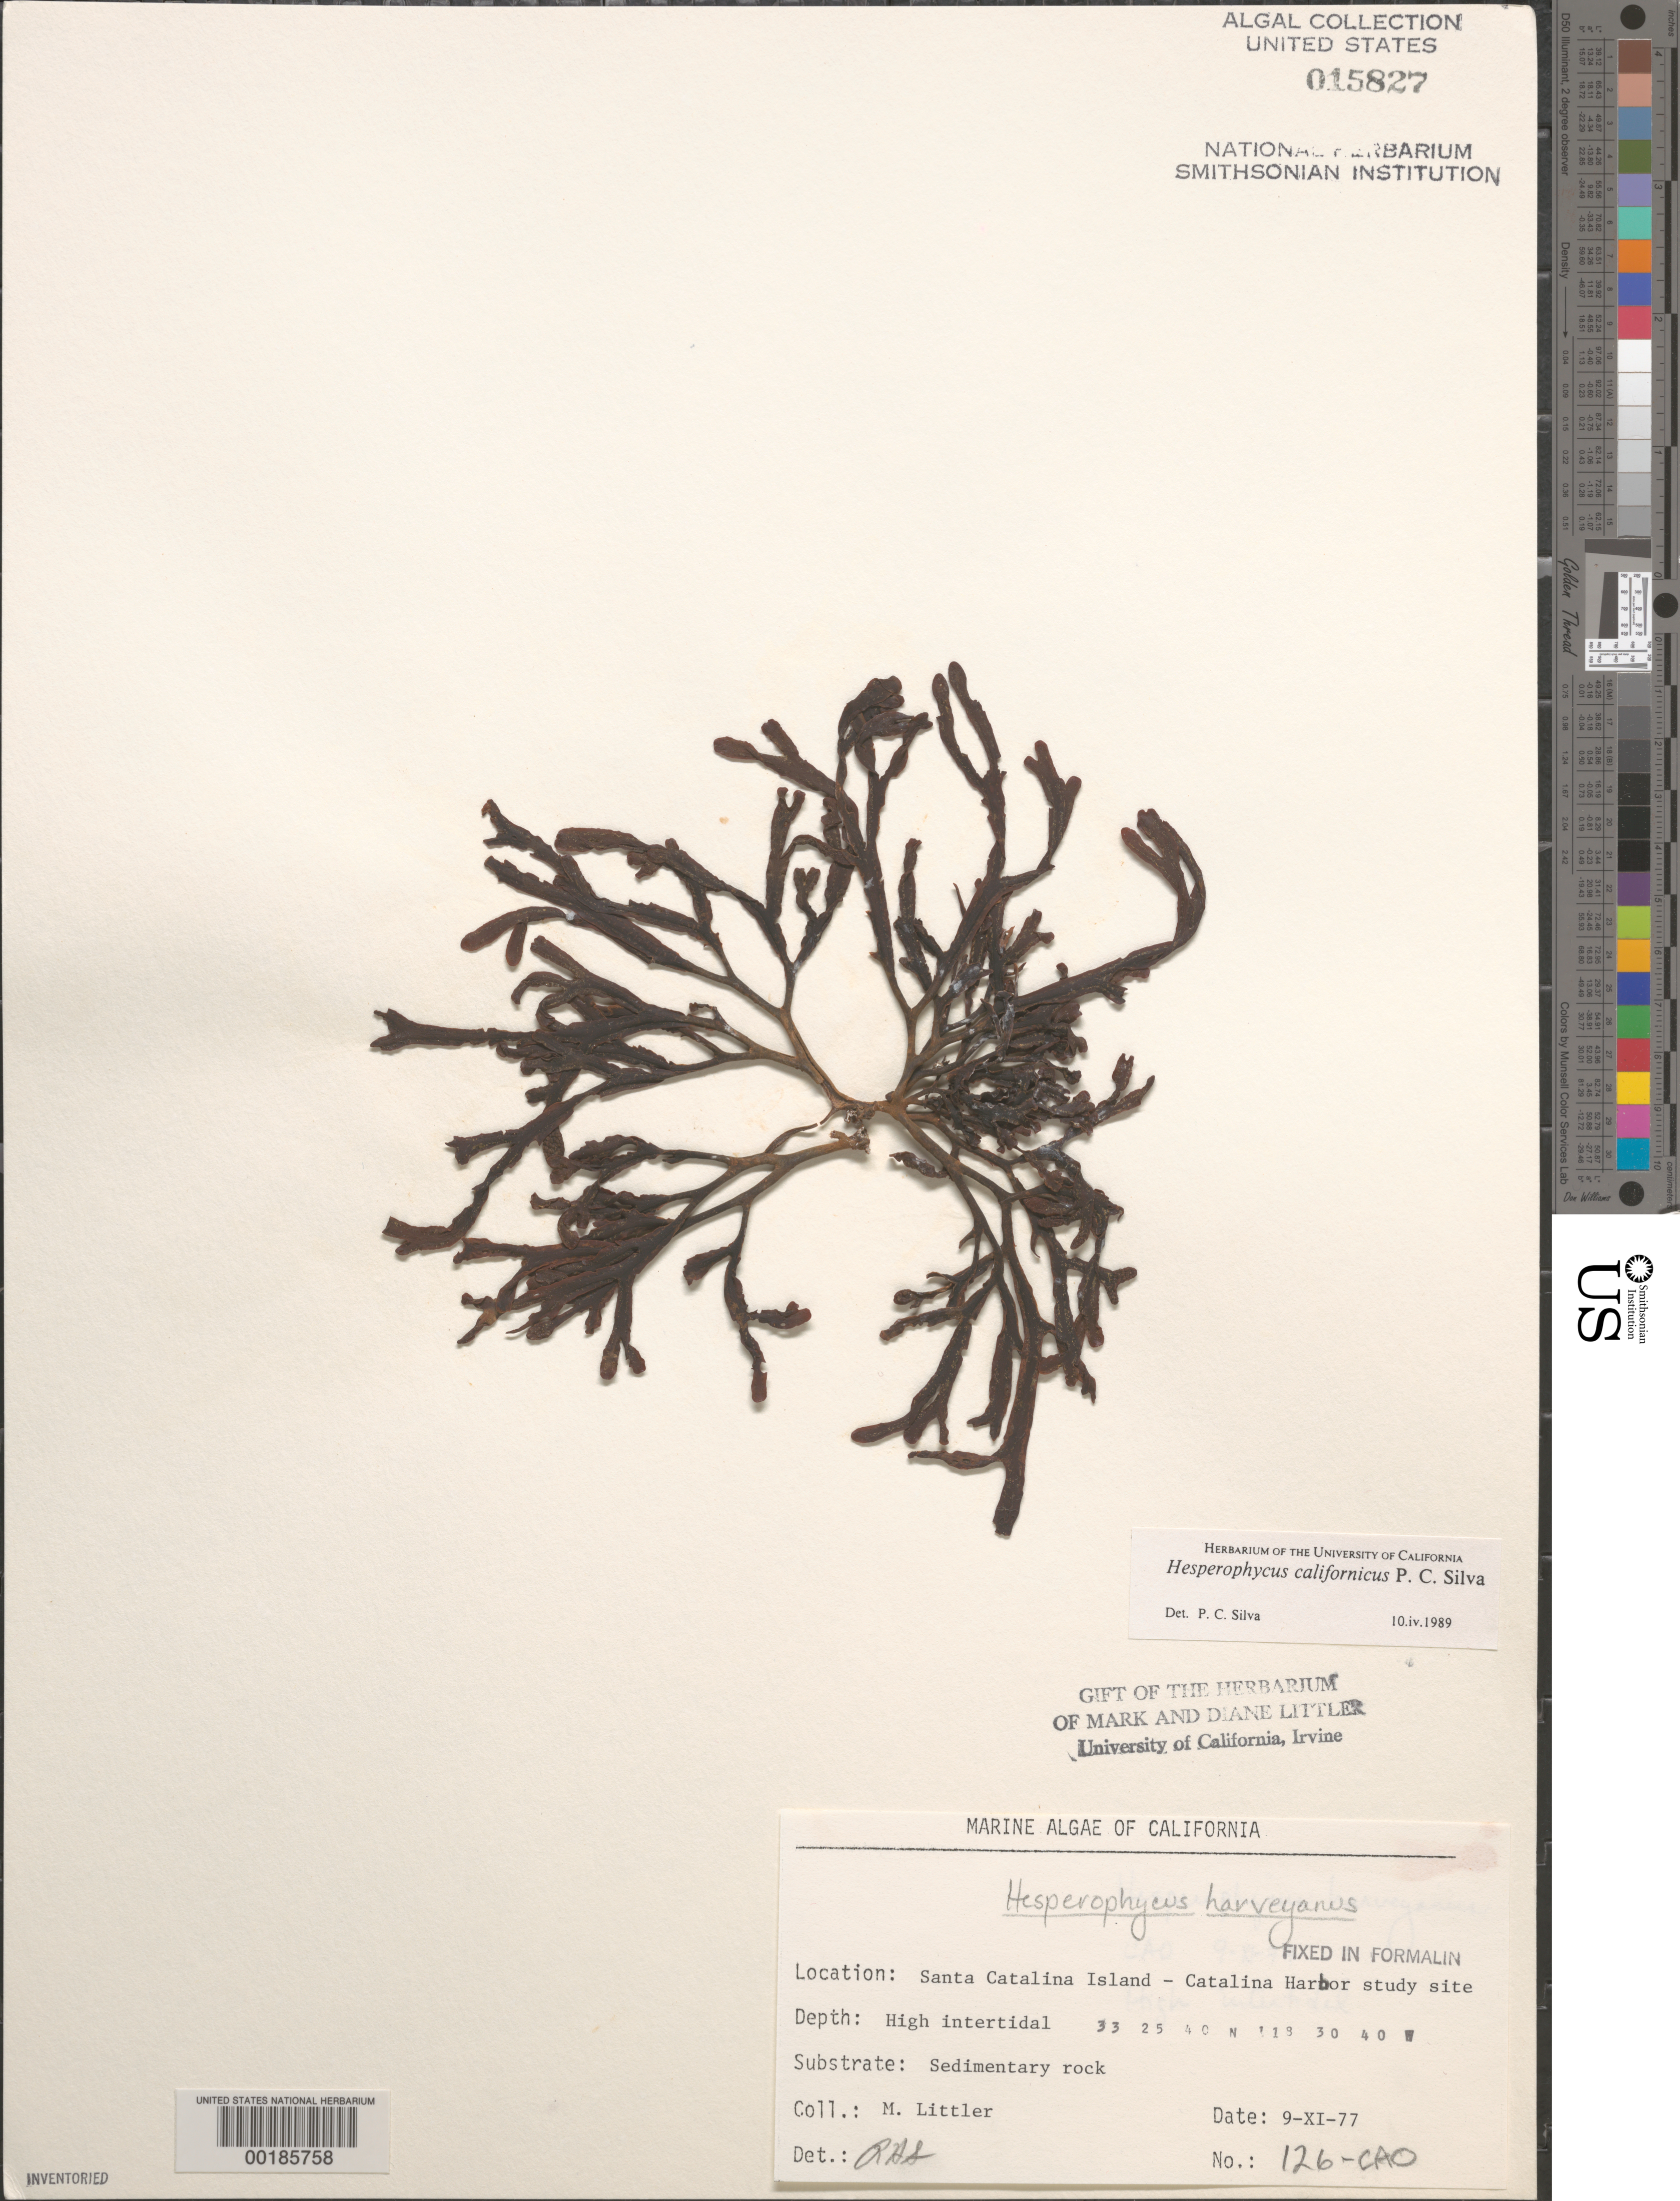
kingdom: Chromista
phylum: Ochrophyta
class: Phaeophyceae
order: Fucales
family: Fucaceae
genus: Hesperophycus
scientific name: Hesperophycus californicus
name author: P.C. Silva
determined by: Silva, P. C.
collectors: M. M. Littler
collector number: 126-cao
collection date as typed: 09 Nov 1977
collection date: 1977-11-09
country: United States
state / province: California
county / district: Los Angeles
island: Santa Catalina Island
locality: Catalina Harbor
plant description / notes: BLM-SOCALBIGHT Rocky Intertidal Survey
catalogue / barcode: US 15827